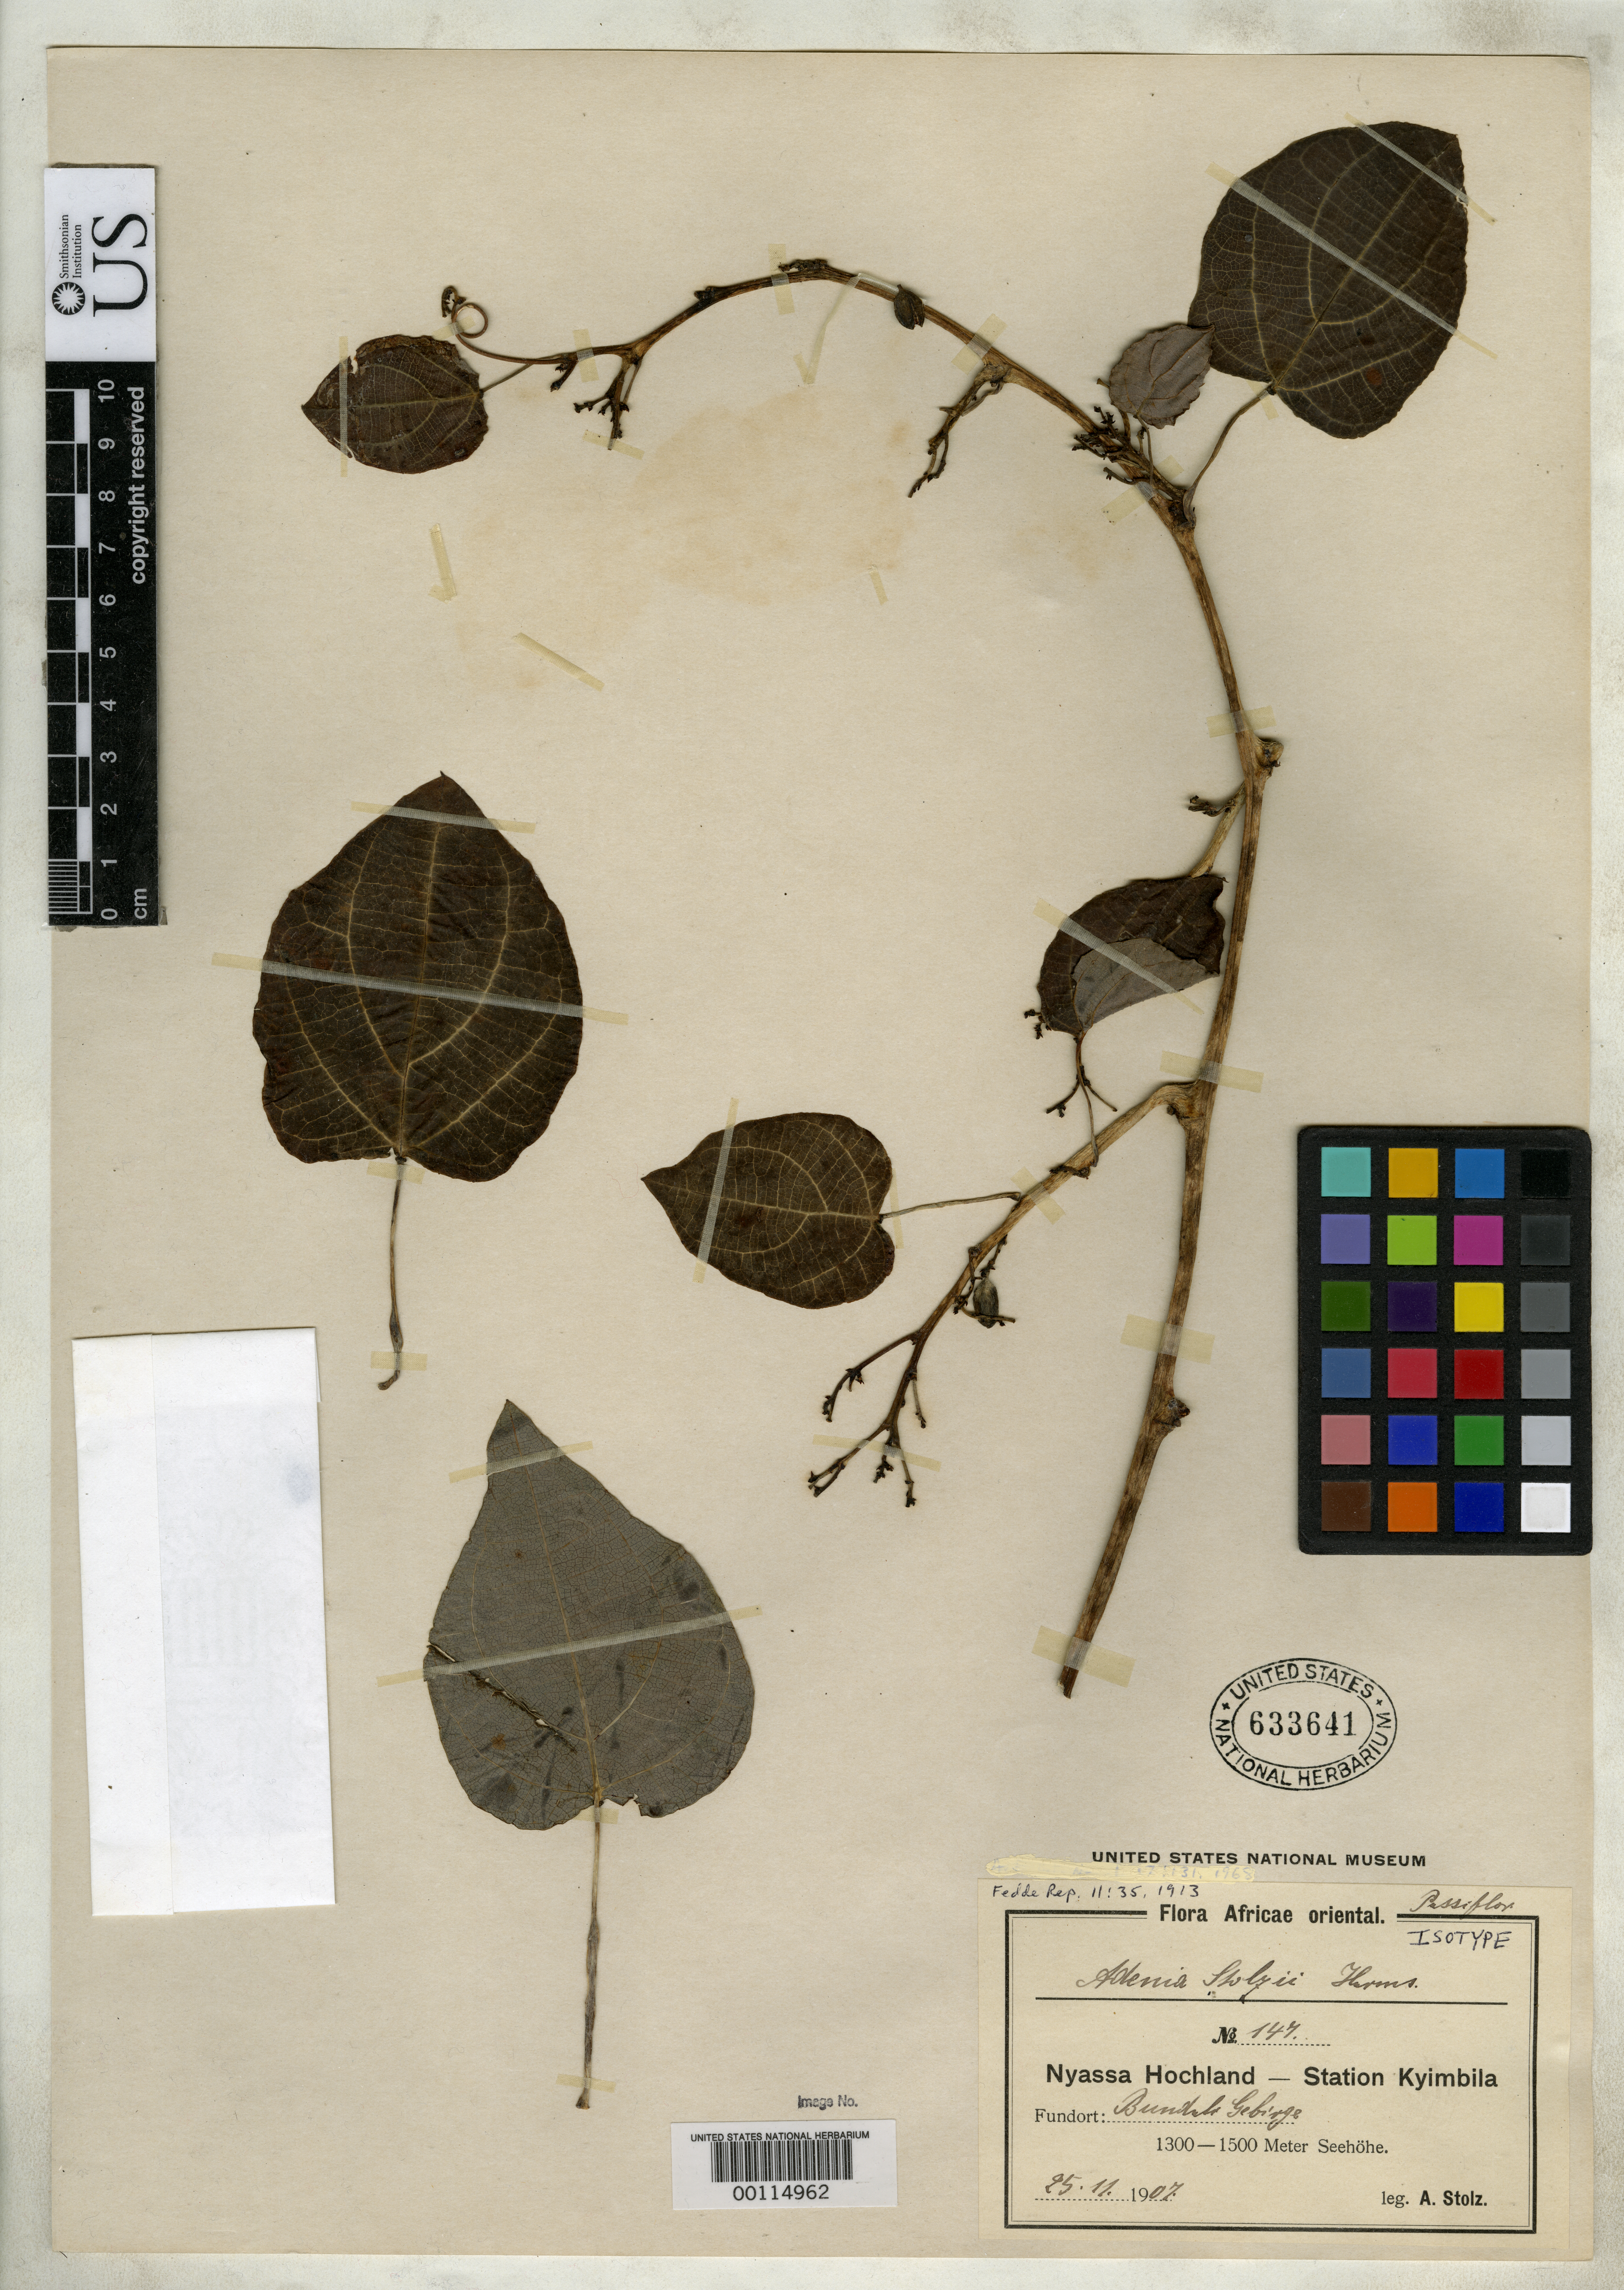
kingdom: Plantae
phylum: Tracheophyta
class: Magnoliopsida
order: Malpighiales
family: Passifloraceae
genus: Adenia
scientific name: Adenia stolzii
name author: Harms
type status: Isotype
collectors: A. Stolz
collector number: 147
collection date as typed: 25 Nov 1907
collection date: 1907-11-25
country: Mozambique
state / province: Niassa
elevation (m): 1300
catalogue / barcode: US 633641